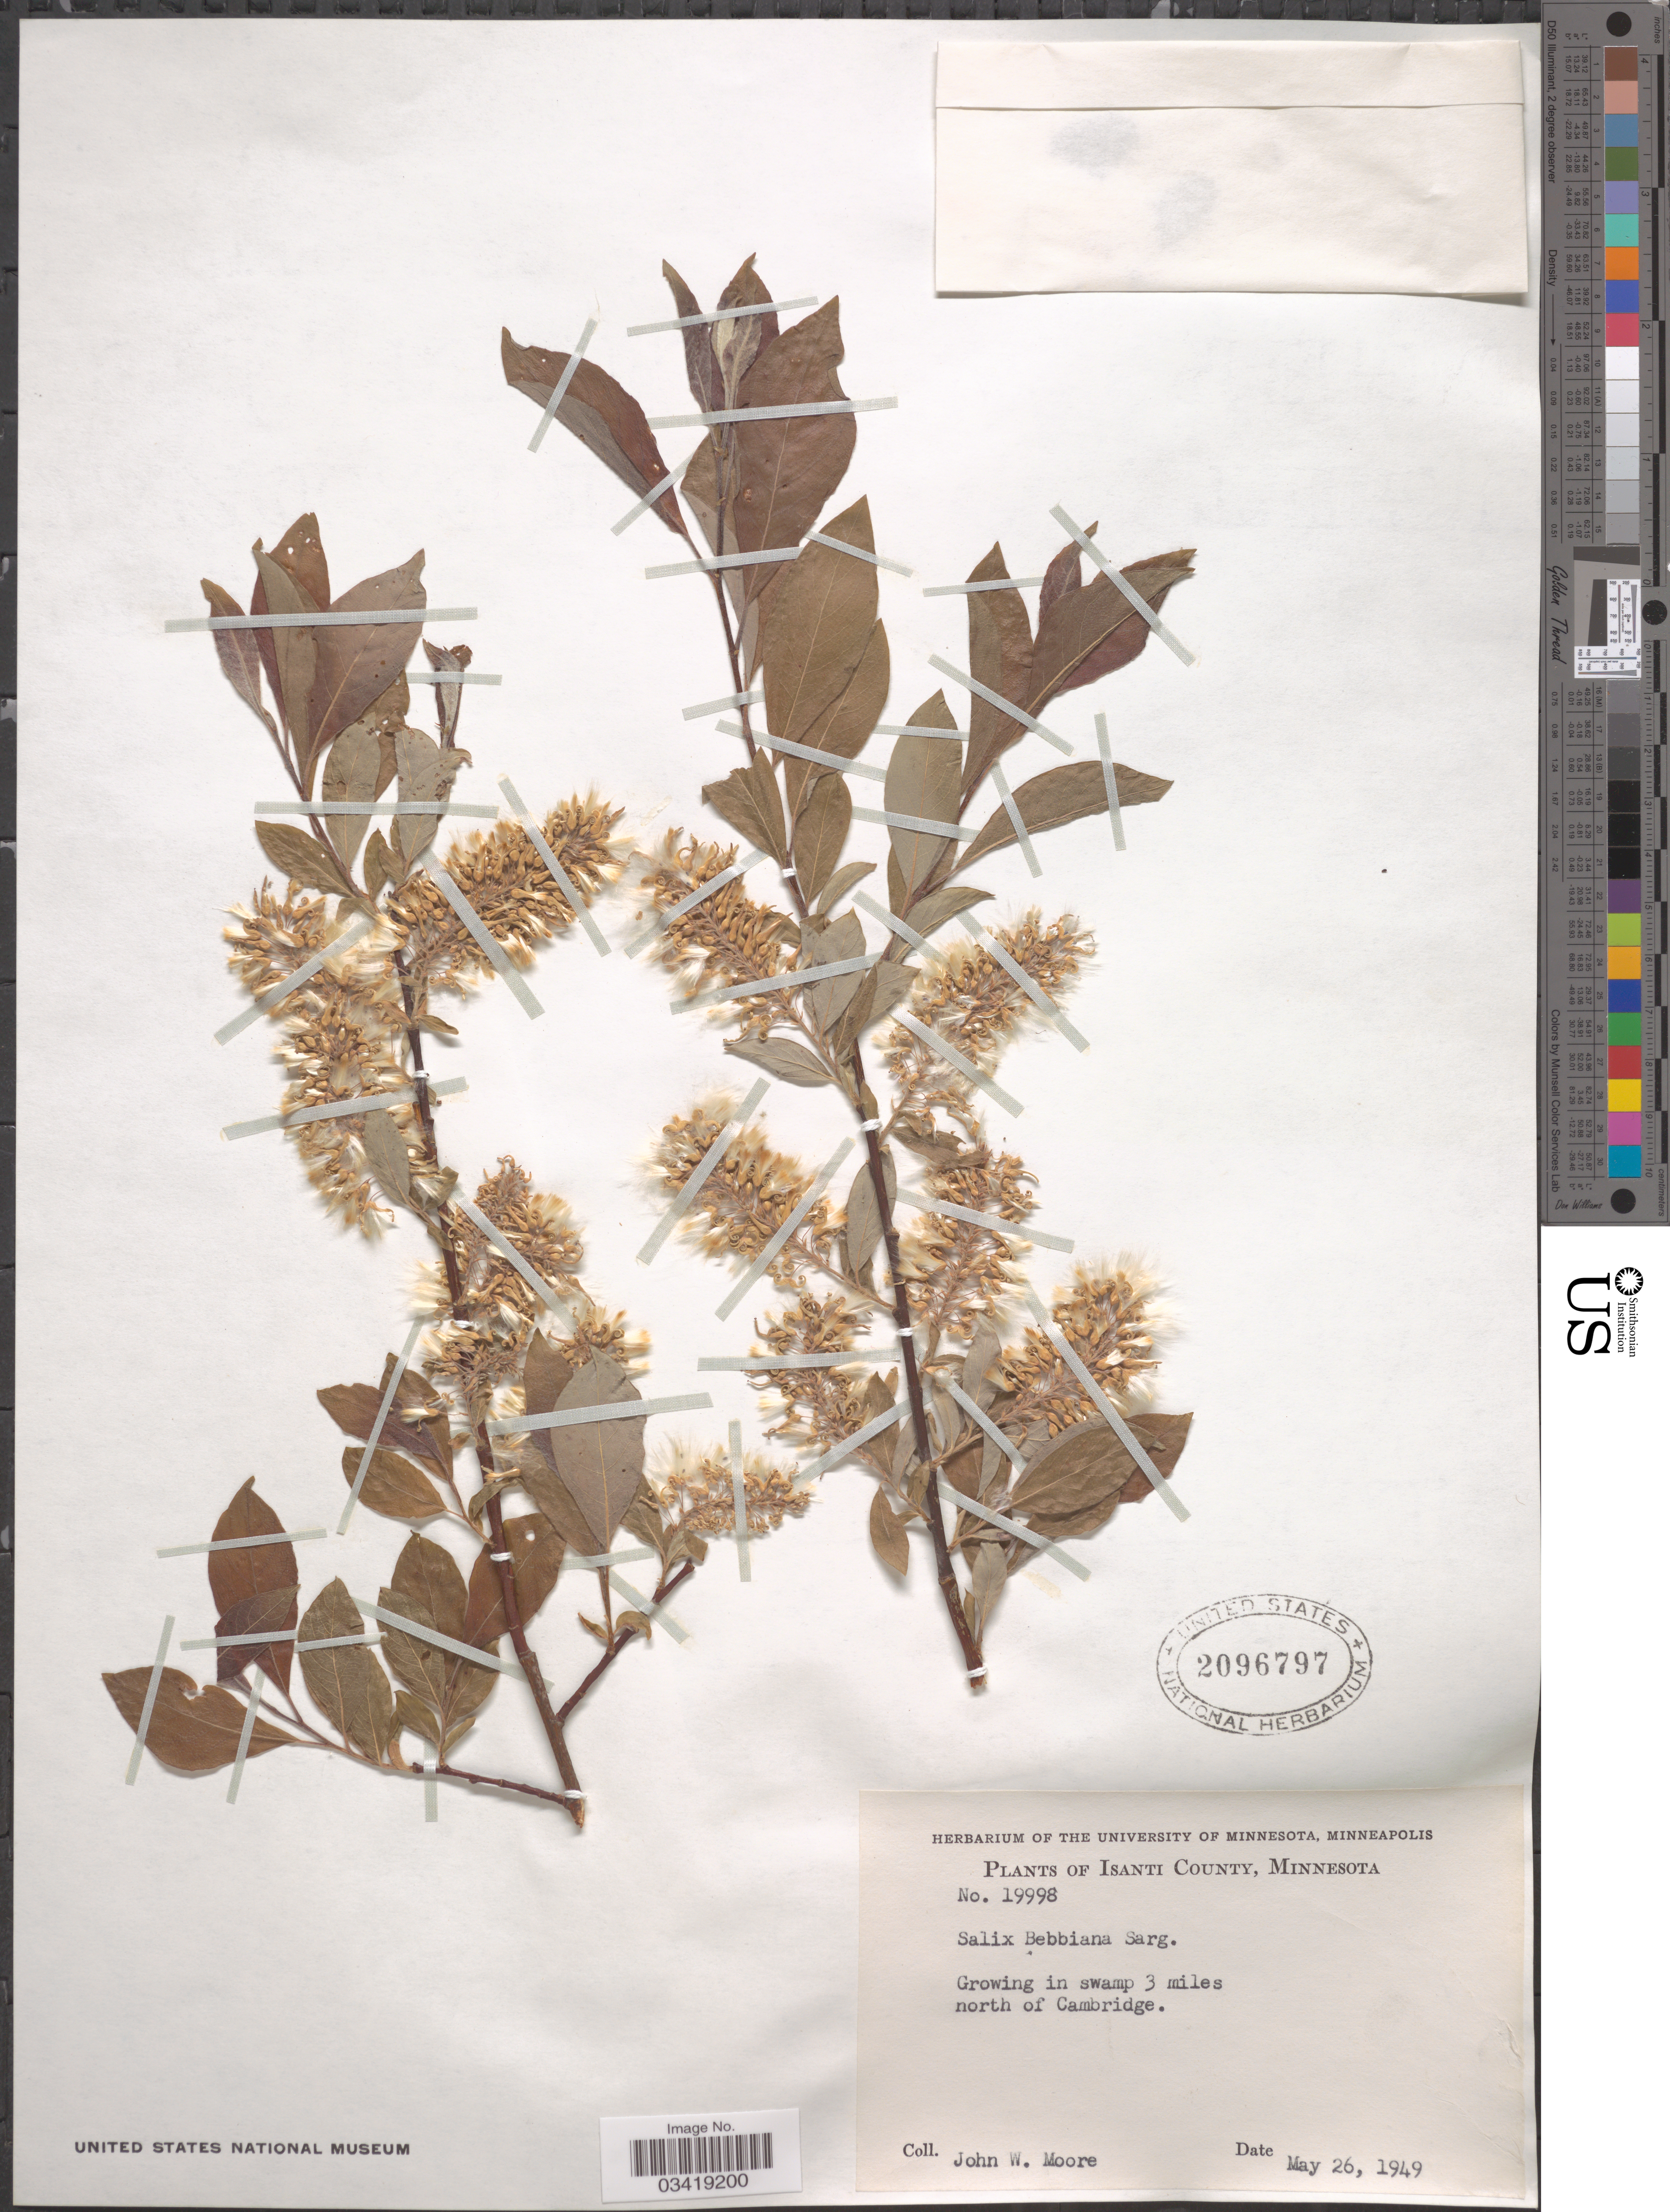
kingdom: Plantae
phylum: Tracheophyta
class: Magnoliopsida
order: Malpighiales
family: Salicaceae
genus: Salix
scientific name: Salix bebbiana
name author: Sarg.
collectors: J. Moore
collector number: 19998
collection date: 1949-05-26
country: United States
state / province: Minnesota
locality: Isanti County. Growing in swamp 3 miles north of Cambridge.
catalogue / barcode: US 2096797